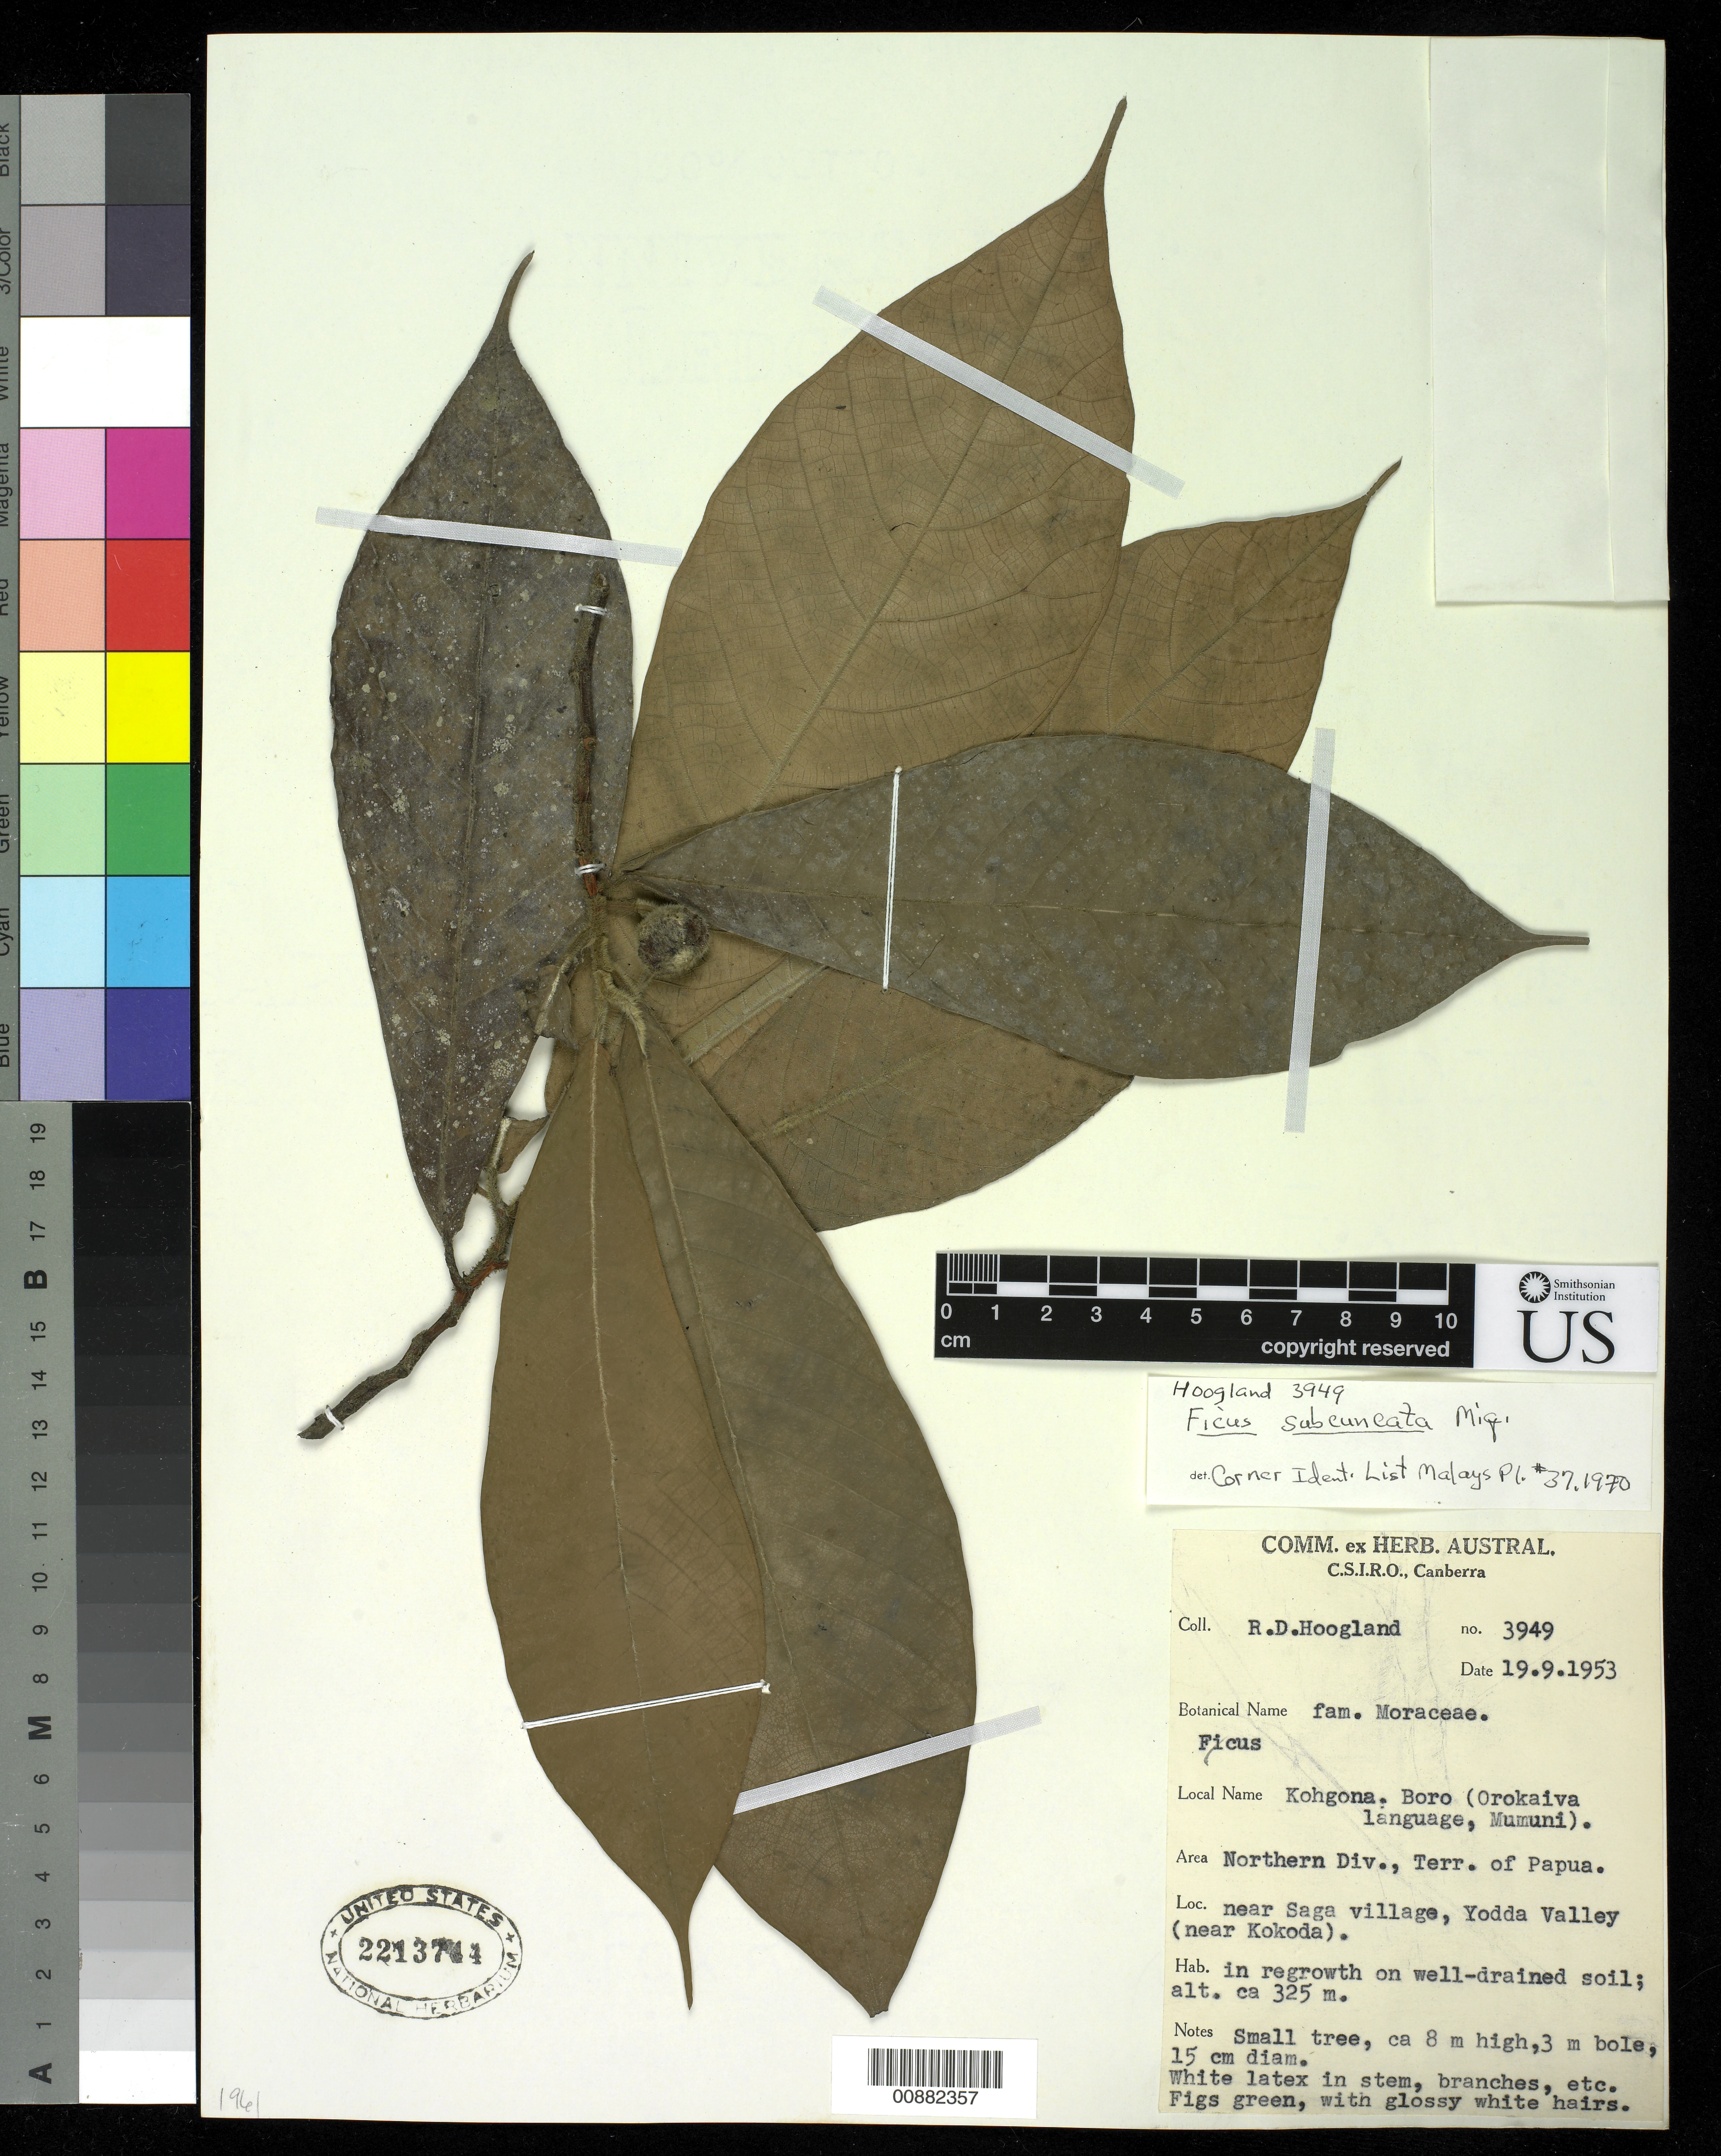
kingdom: Plantae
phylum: Tracheophyta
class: Magnoliopsida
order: Rosales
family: Moraceae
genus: Ficus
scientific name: Ficus subcuneata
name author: Miq.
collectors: R. D. Hoogland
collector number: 3949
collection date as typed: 19 Sep 1953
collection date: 1953-09-19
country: Papua New Guinea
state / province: Northern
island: New Guinea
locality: Near Saga Village, Yodda Valley near Kokoda)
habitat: In regrowth on well-drained soil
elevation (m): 325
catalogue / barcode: US 2213744